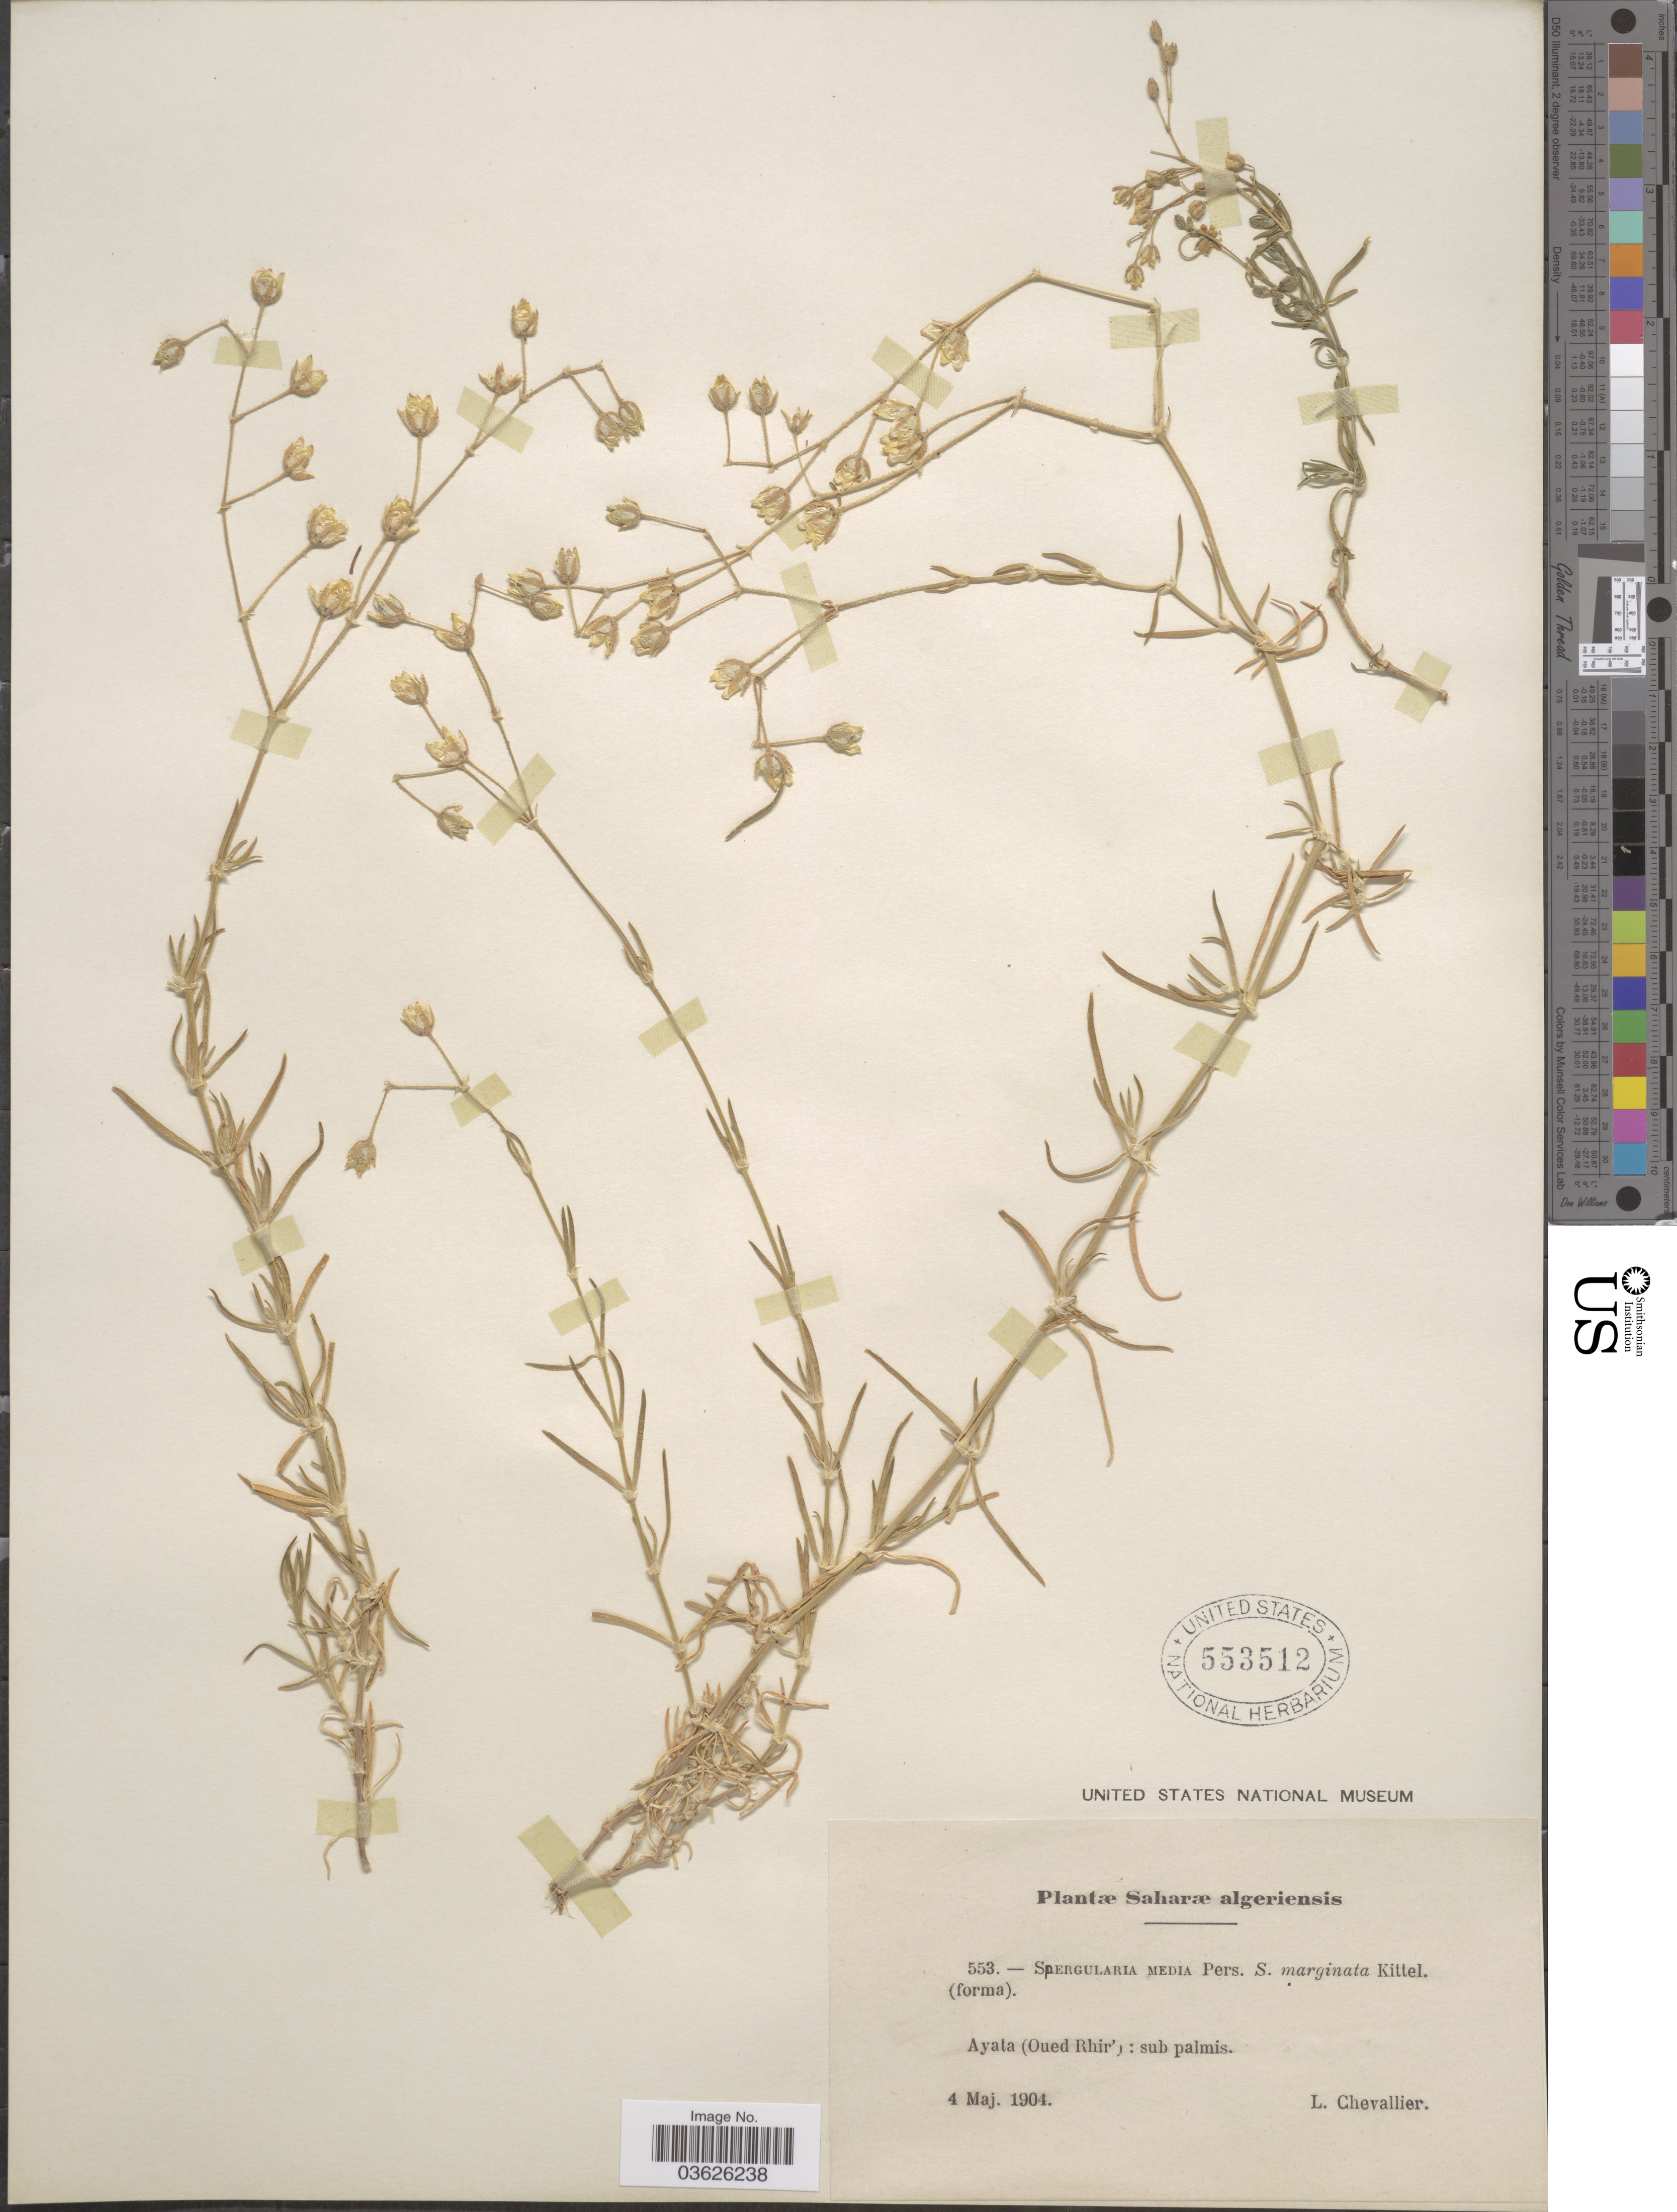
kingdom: Plantae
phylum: Tracheophyta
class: Magnoliopsida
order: Caryophyllales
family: Caryophyllaceae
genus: Spergularia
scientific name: Spergularia media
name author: (L.) C. Presl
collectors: L. Chevallier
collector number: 553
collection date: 1904-05-04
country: Algeria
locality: Saharæ algeriensis. Ayata (Oued Rhir'): sub palmis.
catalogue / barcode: US 553512